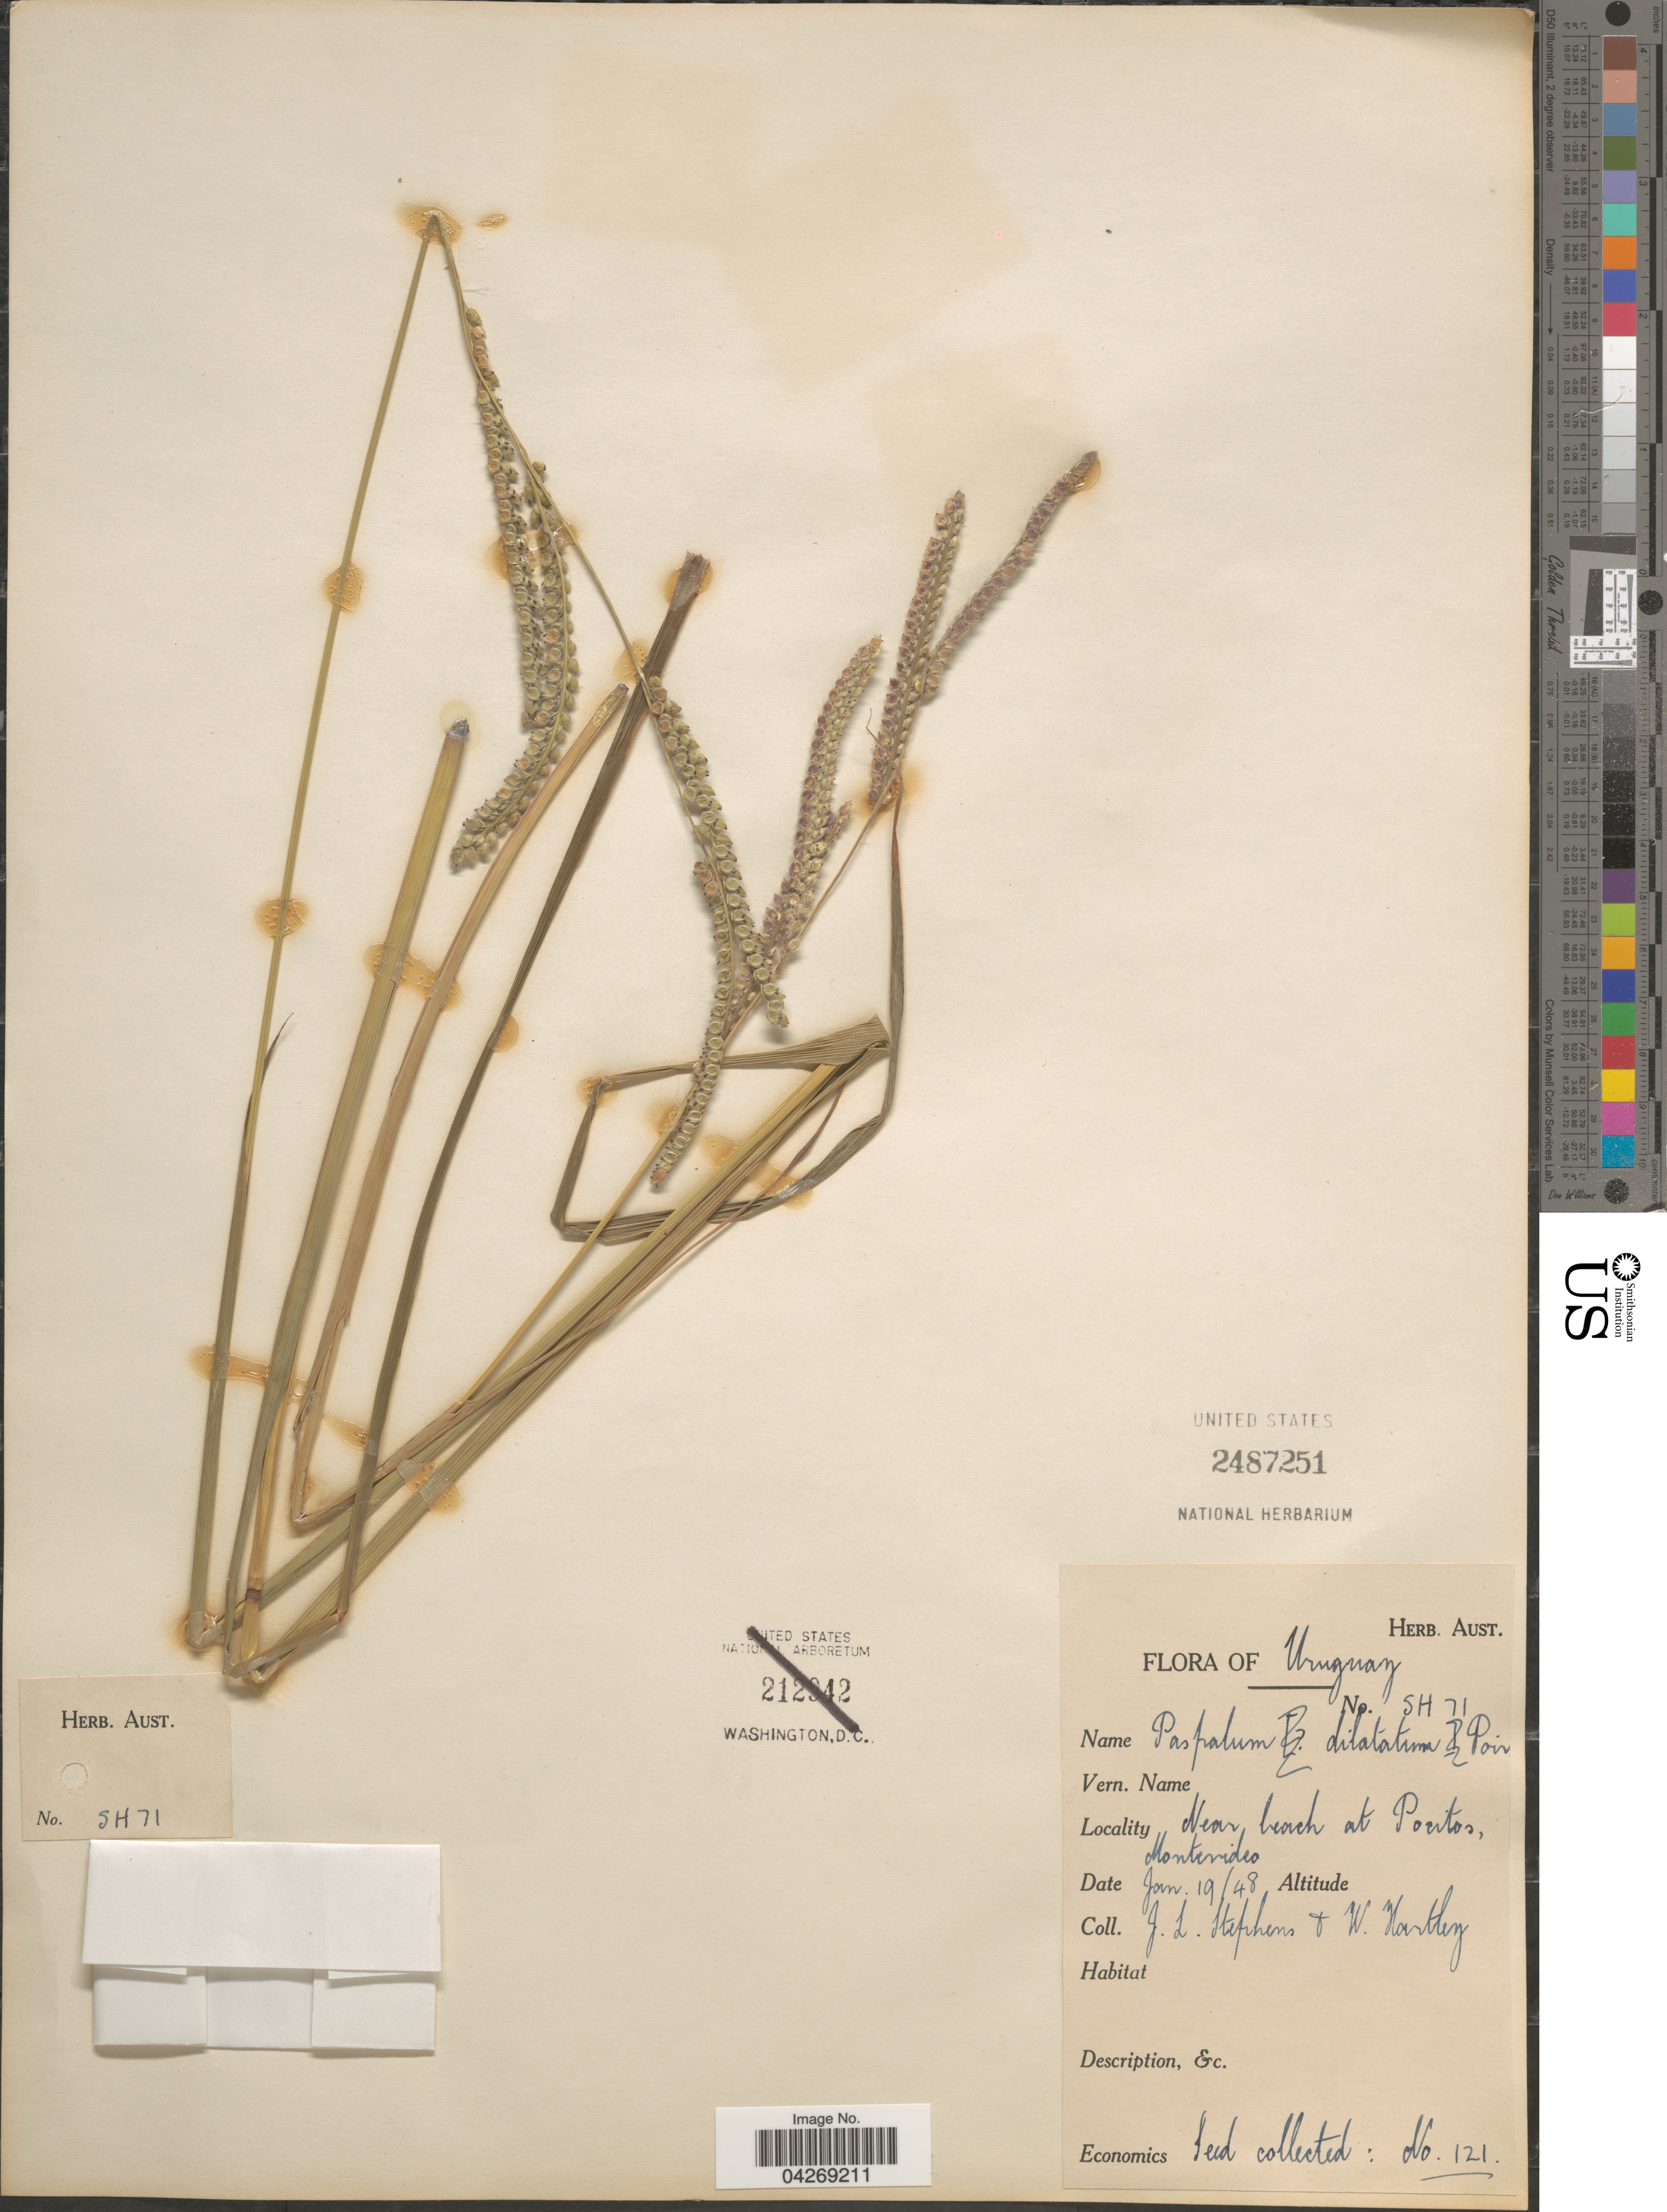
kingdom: Plantae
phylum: Tracheophyta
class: Liliopsida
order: Poales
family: Poaceae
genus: Paspalum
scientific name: Paspalum dilatatum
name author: Poir.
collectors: J. Stephens & W. Hartley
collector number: SH71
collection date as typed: Transcribed d/m/y: 19/1/48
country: Uruguay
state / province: Montevideo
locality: Near beach at Pocitos.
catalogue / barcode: US 2487251